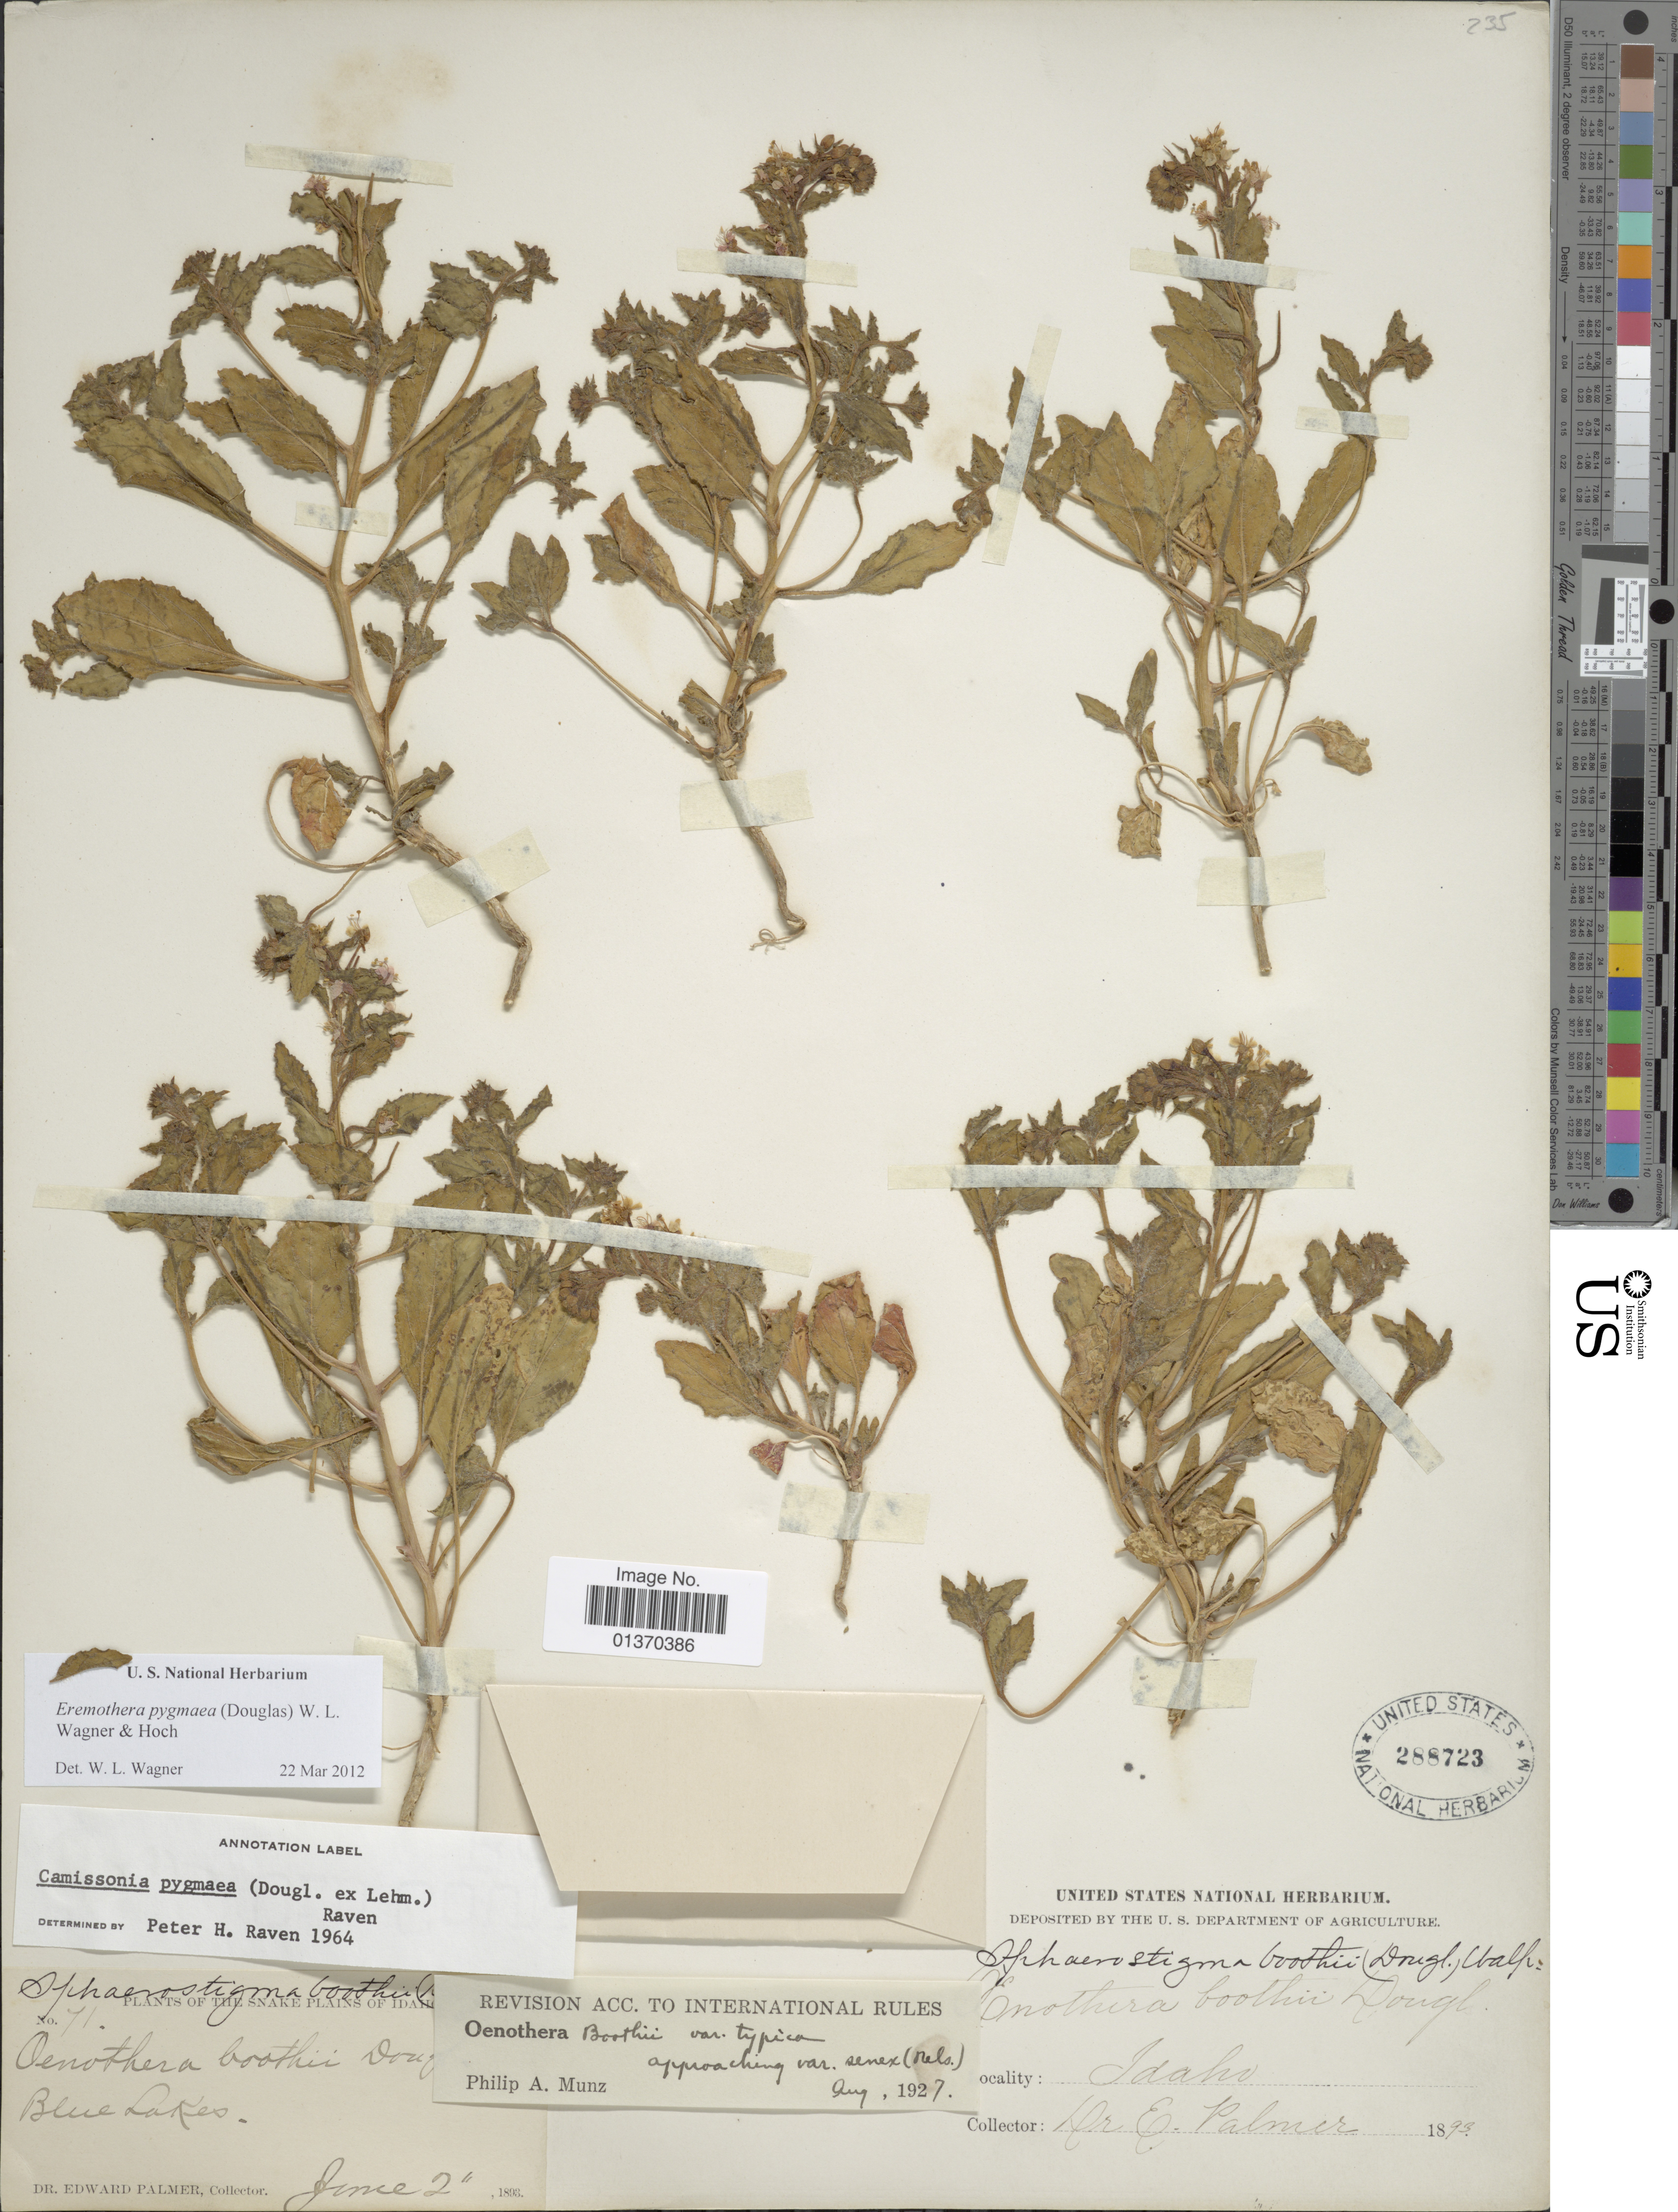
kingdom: Plantae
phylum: Tracheophyta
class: Magnoliopsida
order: Myrtales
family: Onagraceae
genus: Eremothera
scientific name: Eremothera pygmaea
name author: (Douglas) W.L. Wagner & Hoch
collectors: E. Palmer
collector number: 71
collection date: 1893-06-02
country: United States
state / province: Idaho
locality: Snake Plains of Idaho, Blue Lakes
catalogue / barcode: US 288723